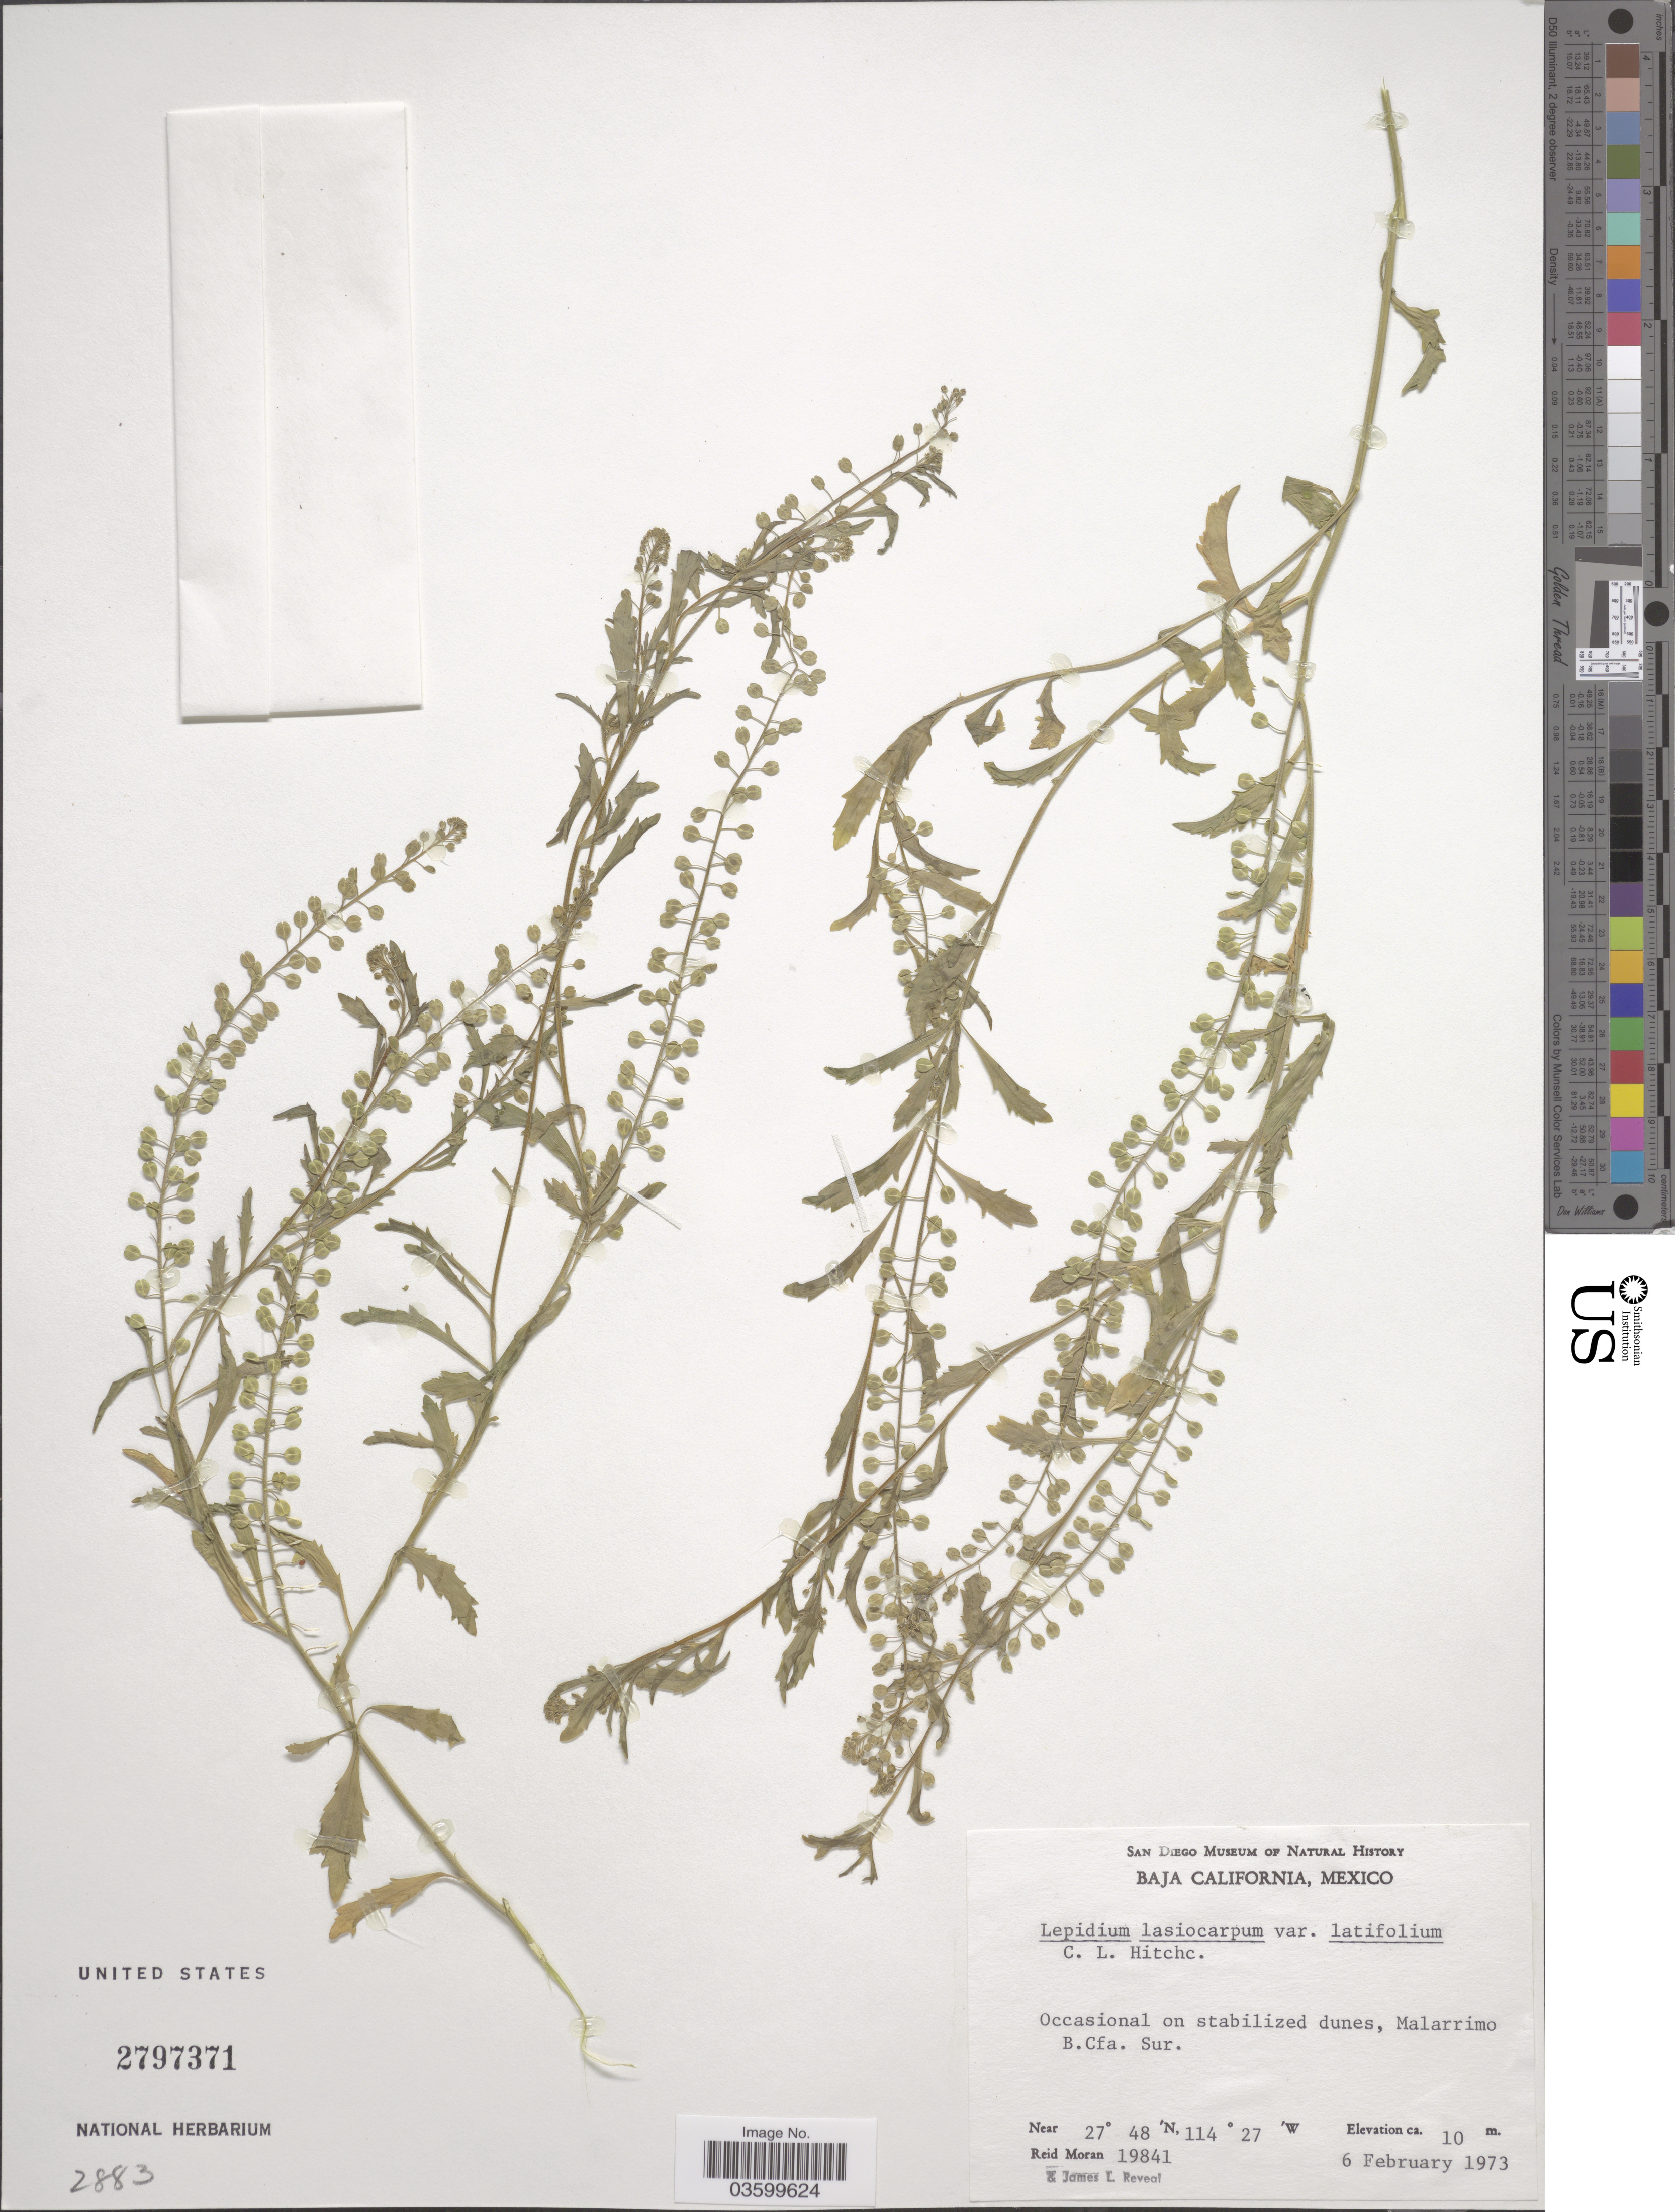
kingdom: Plantae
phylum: Tracheophyta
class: Magnoliopsida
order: Brassicales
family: Brassicaceae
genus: Lepidium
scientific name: Lepidium lasiocarpum var. latifolium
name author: C.L. Hitchc.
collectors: R. Moran & J. L. Reveal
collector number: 19841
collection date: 1973-02-06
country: Mexico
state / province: Baja California Sur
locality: Malarrimo.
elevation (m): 10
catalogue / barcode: US 2797371